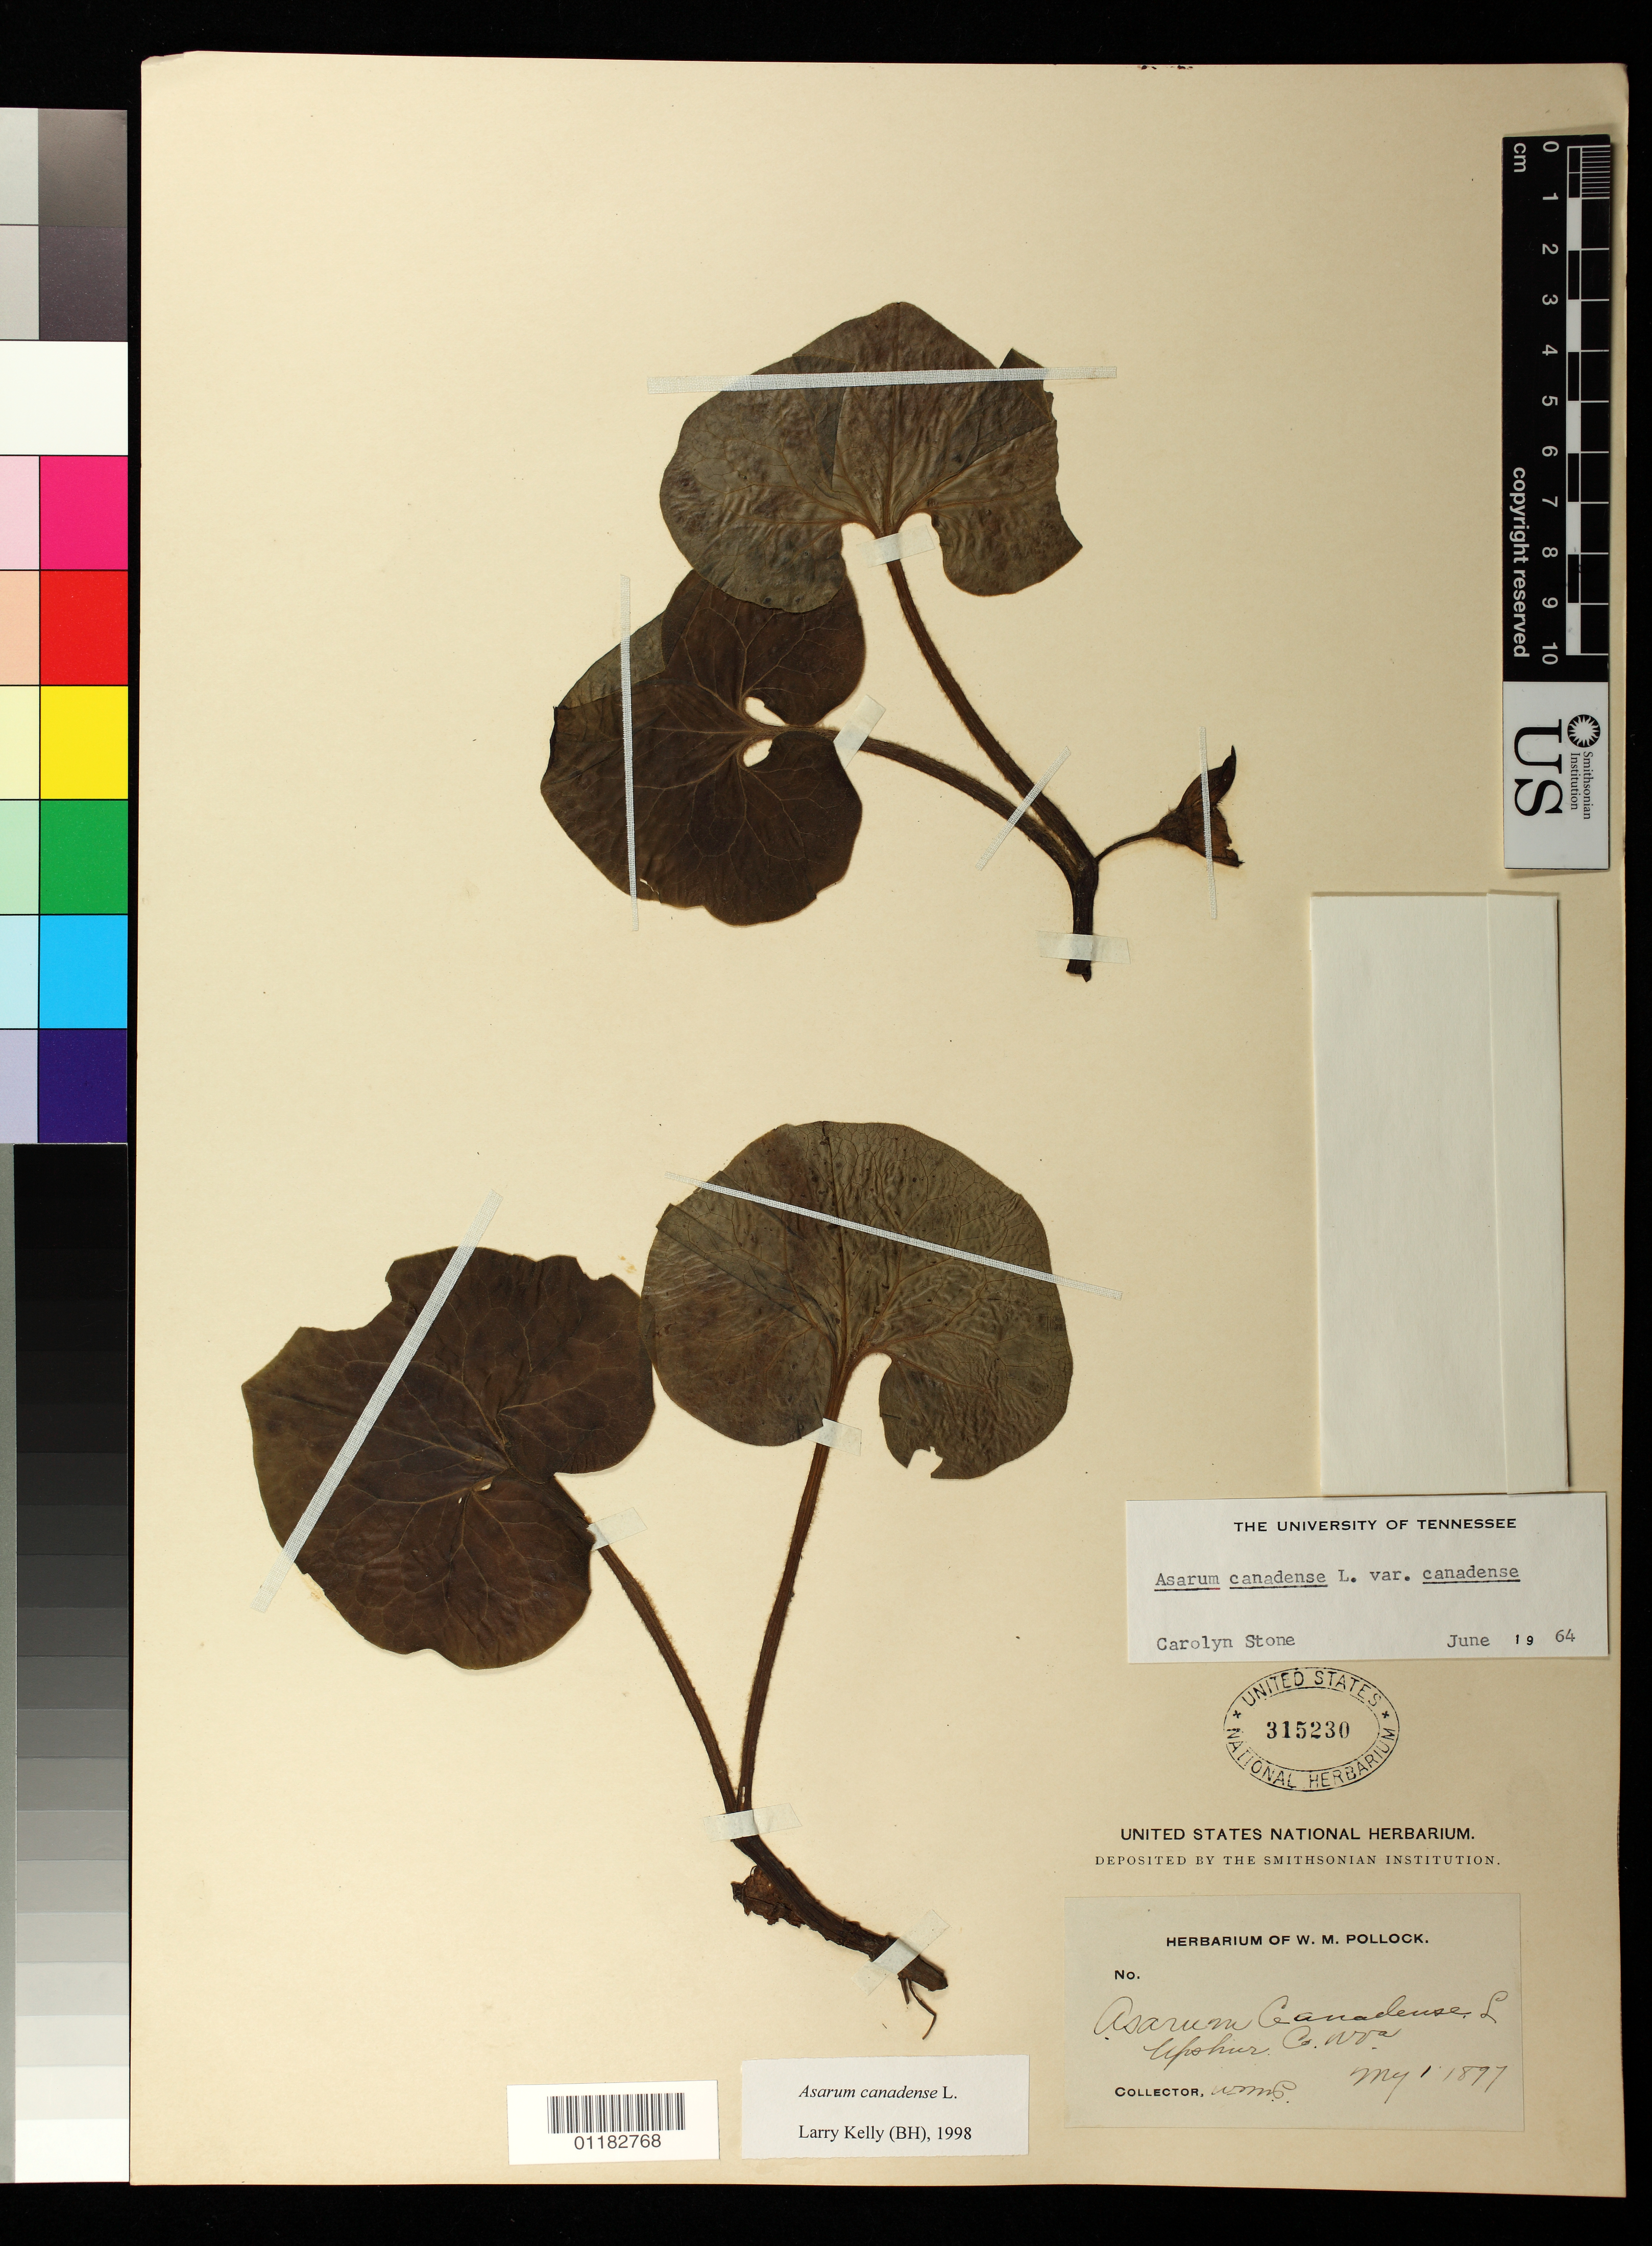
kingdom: Plantae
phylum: Tracheophyta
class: Magnoliopsida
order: Piperales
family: Aristolochiaceae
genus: Asarum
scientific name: Asarum canadense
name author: L.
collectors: W. M. Pollock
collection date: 1877-05-01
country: United States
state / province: West Virginia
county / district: Upshur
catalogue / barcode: US 315230